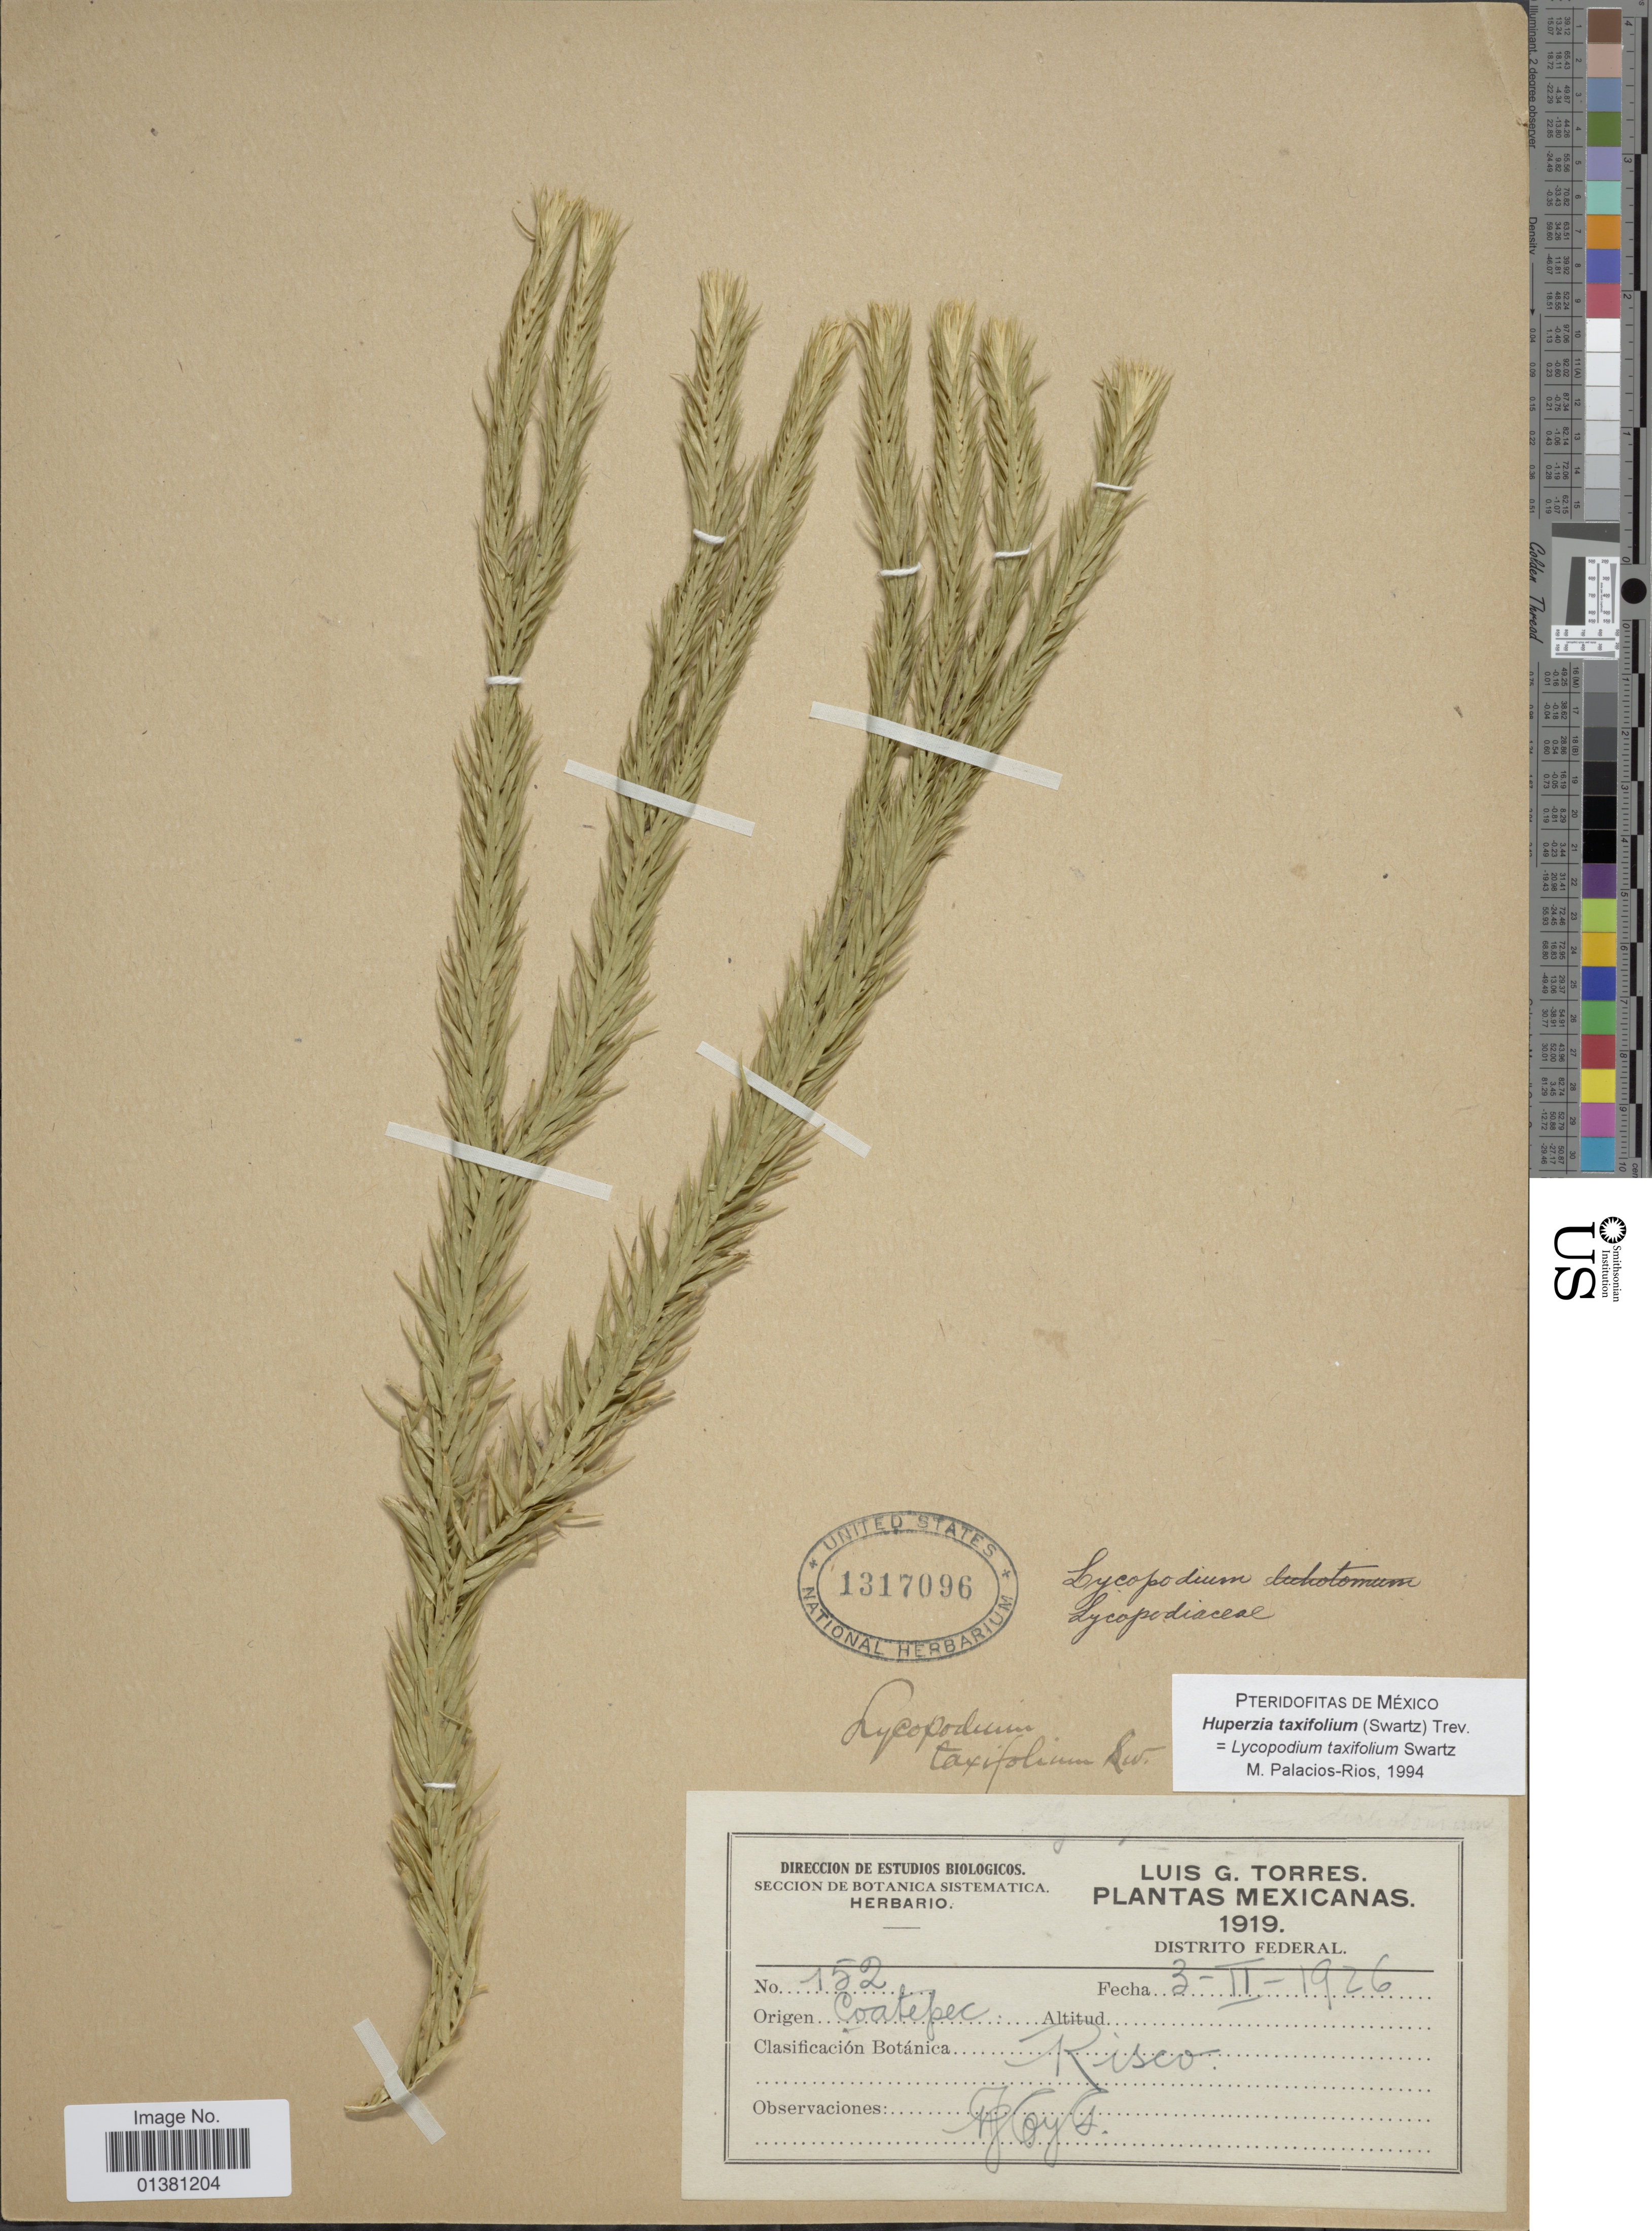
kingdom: Plantae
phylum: Tracheophyta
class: Lycopodiopsida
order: Lycopodiales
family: Lycopodiaceae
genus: Phlegmariurus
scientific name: Phlegmariurus taxifolius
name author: (Sw.) Á. Löve & D. Löve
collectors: L. G. Torres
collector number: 152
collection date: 1926-02-03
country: Mexico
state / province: Distrito Federal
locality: Coatepec, Risco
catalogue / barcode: US 1317096